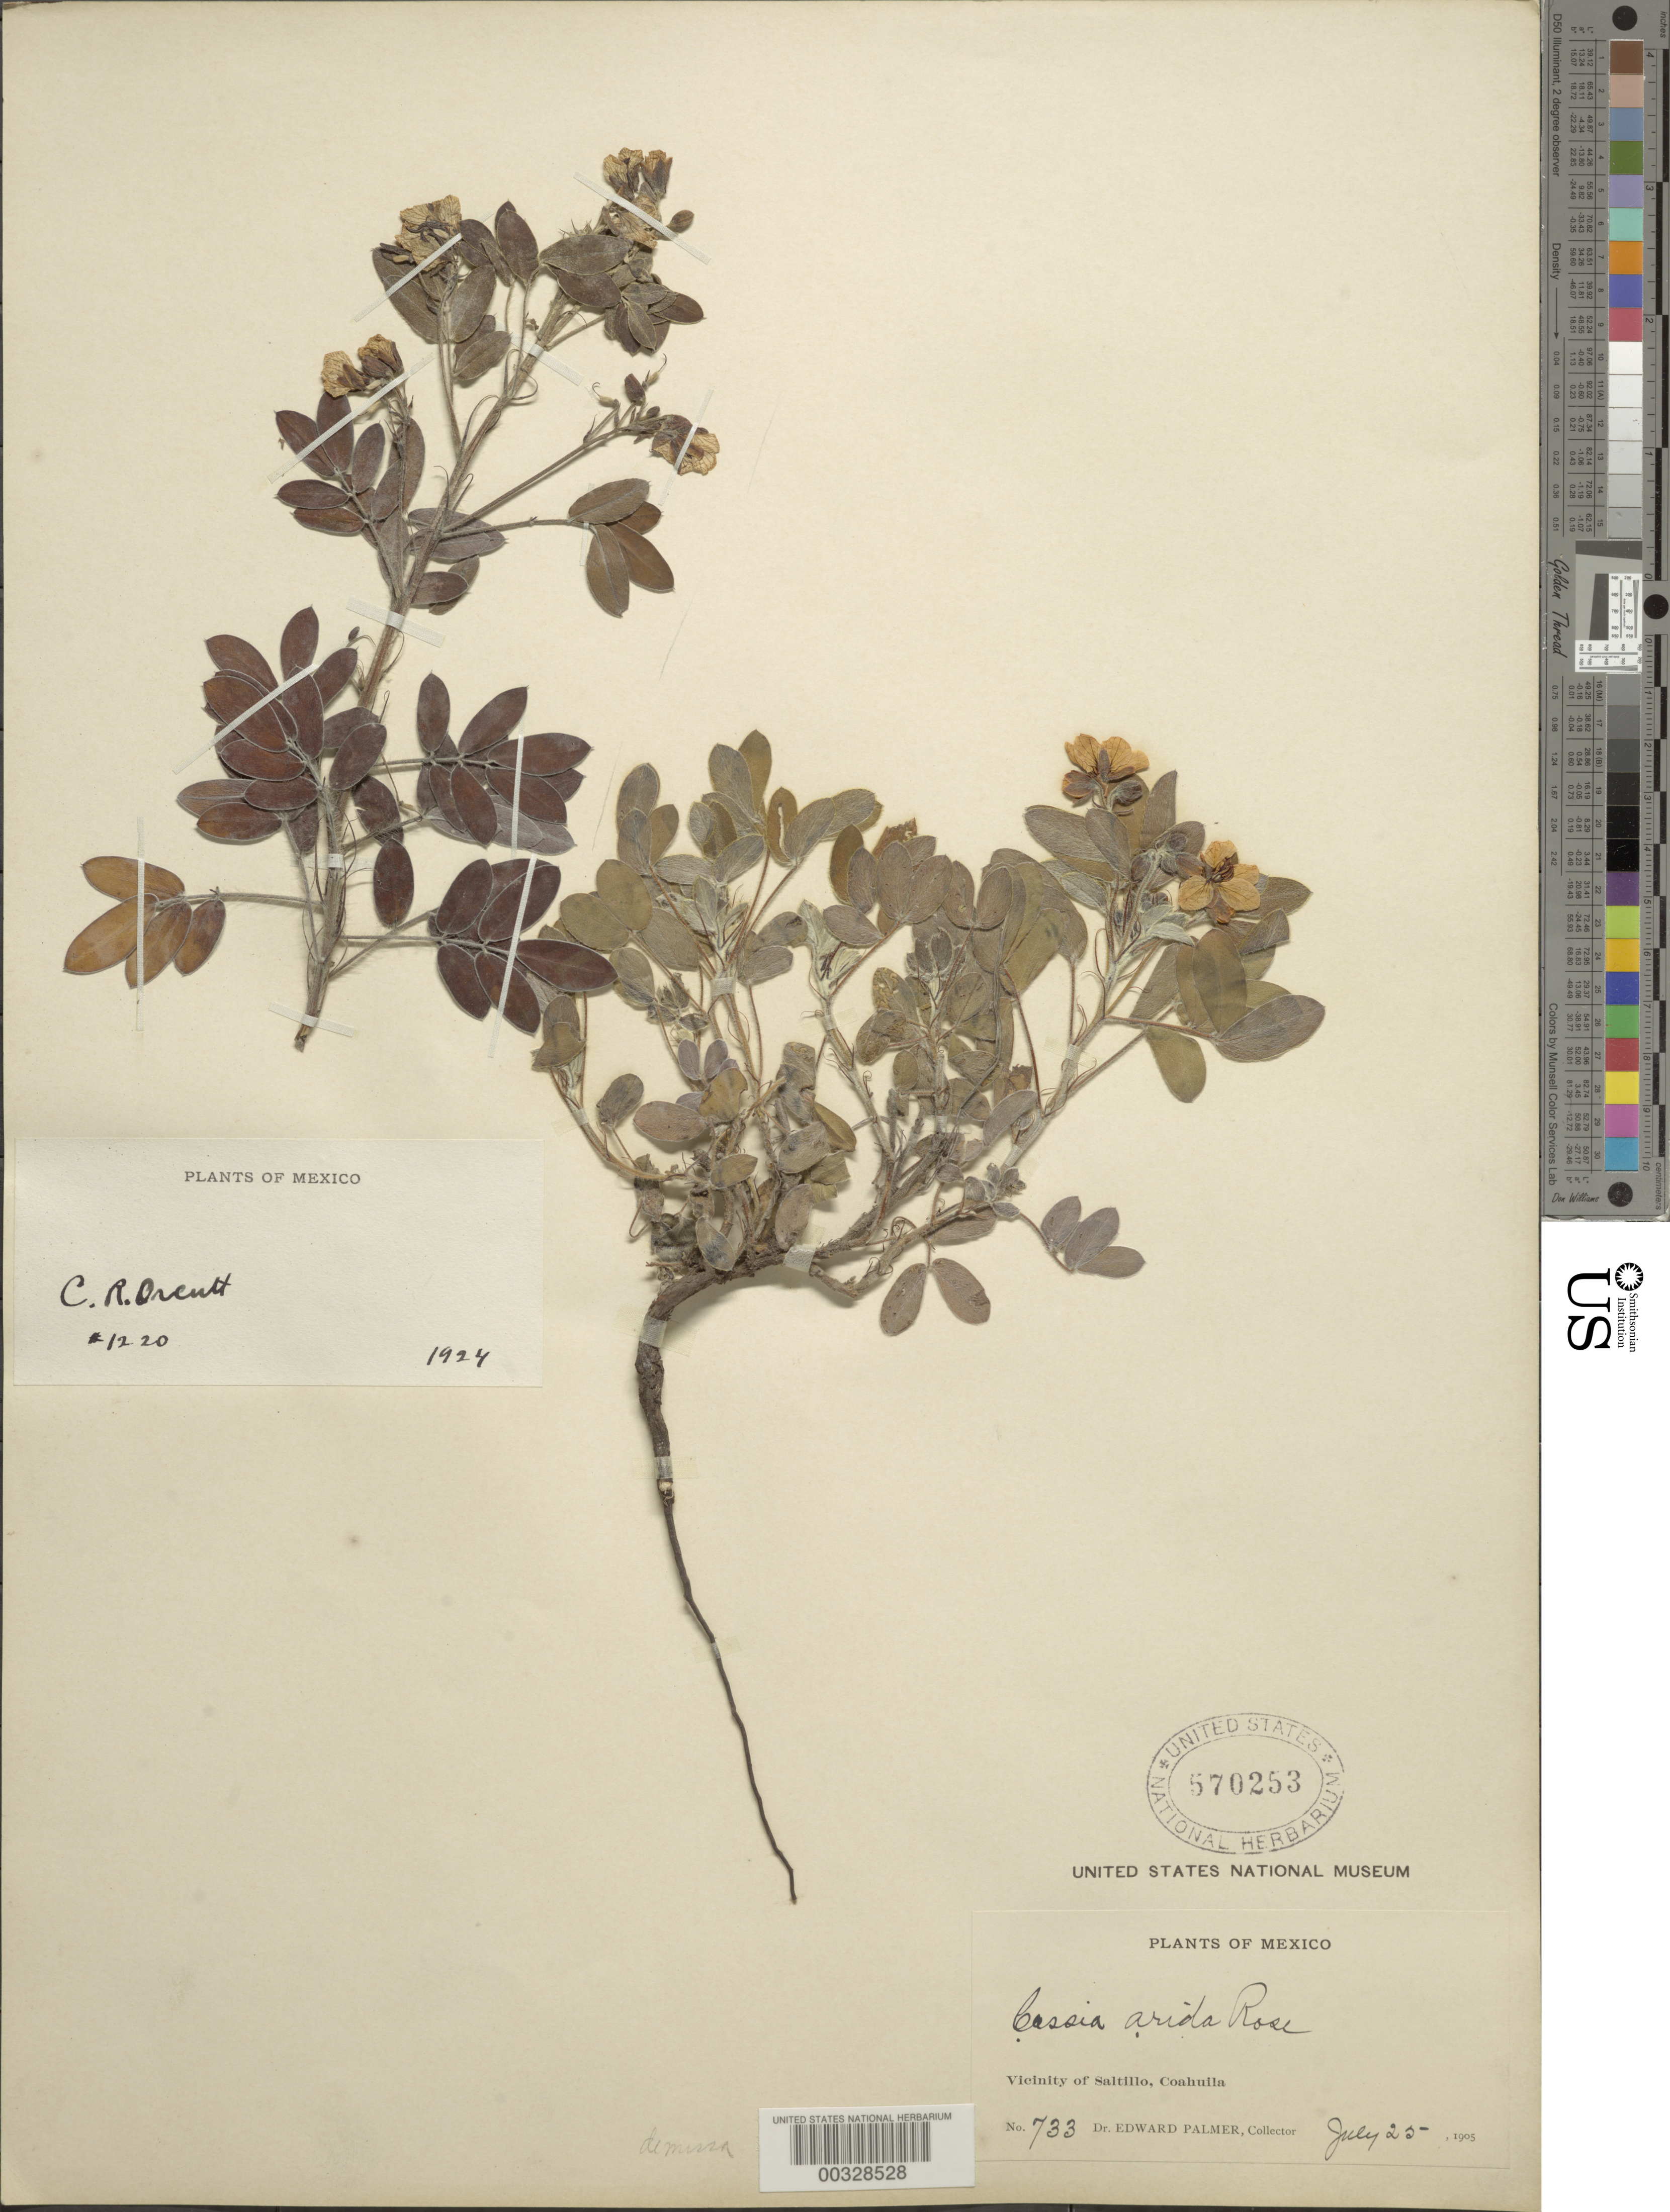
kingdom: Plantae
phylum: Tracheophyta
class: Magnoliopsida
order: Fabales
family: Fabaceae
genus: Senna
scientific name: Senna demissa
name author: (Rose) H.S. Irwin & Barneby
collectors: E. Palmer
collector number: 733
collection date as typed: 25 Jul 1905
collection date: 1905-07-25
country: Mexico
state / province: Coahuila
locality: Vicinity of Saltillo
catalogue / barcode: US 570253